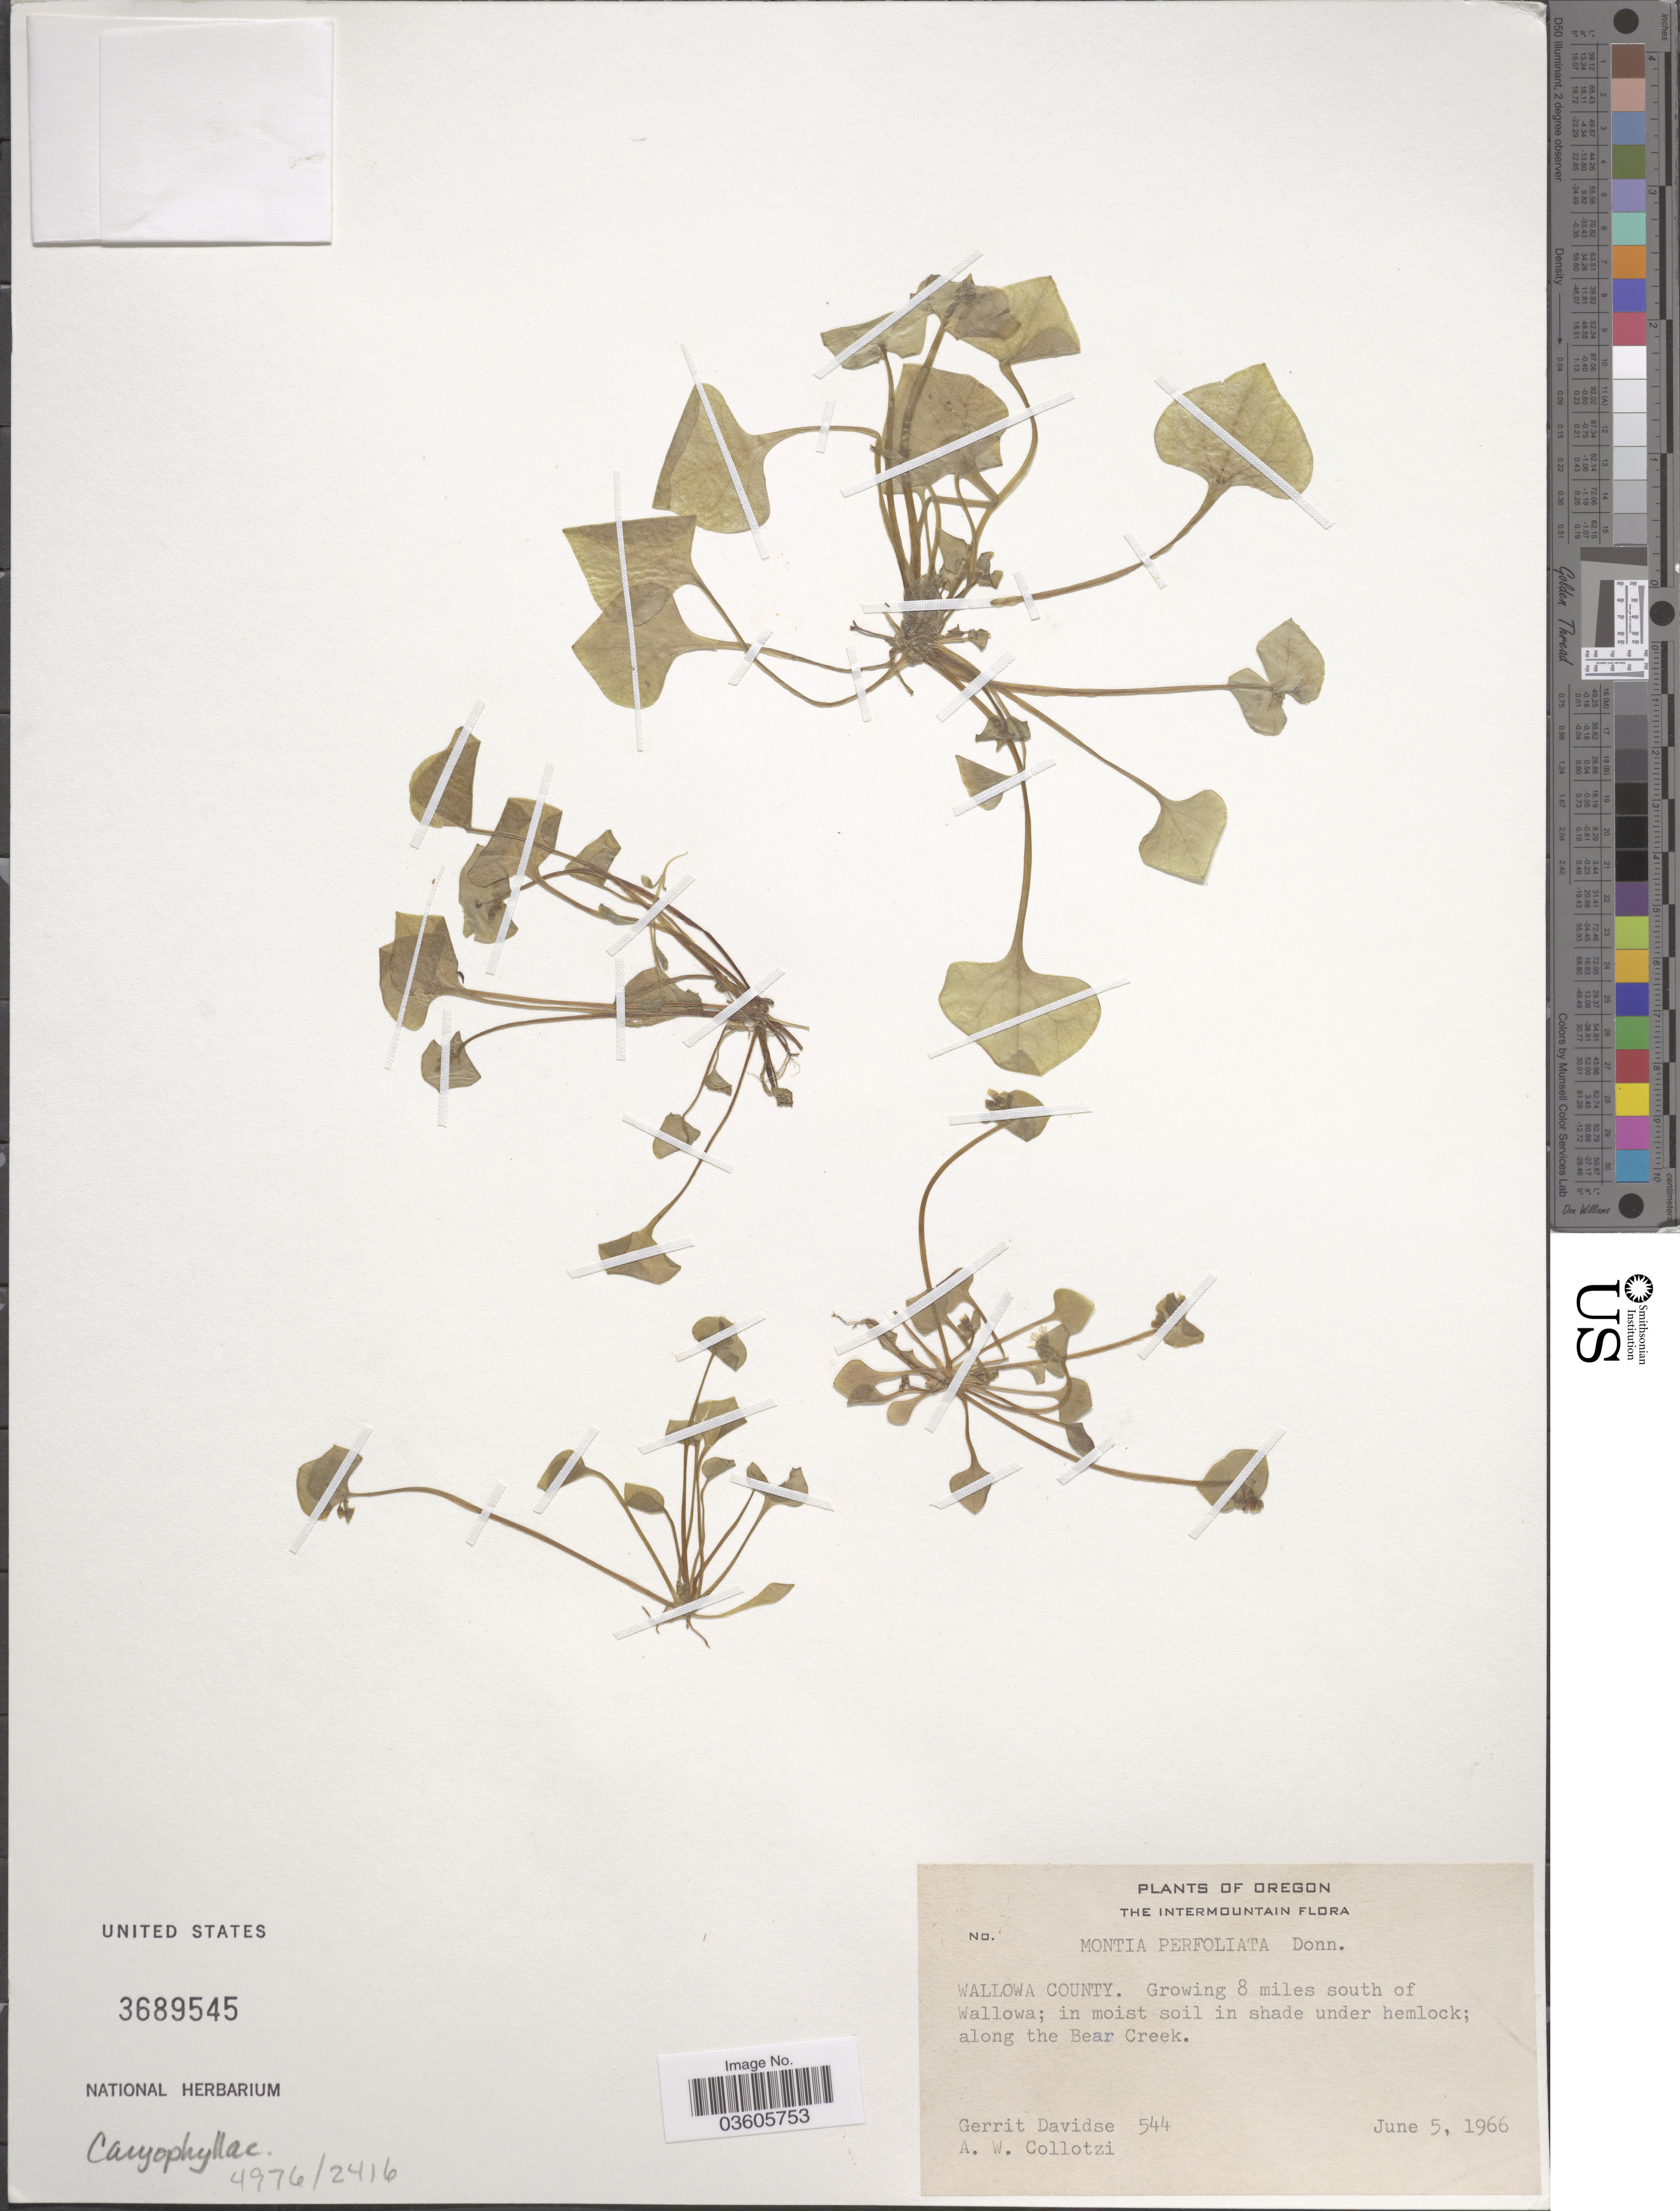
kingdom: Plantae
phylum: Tracheophyta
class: Magnoliopsida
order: Caryophyllales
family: Montiaceae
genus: Montia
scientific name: Montia perfoliata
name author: (Donn ex Willd.) Howell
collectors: G. Davidse & A. W. Collotzi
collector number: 544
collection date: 1966-06-05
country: United States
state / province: Oregon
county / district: Wallowa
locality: The Intermountain. Wallowa County. Growing 8 miles south of Wallowa; in moist soil in shade under hemlock; along the Bear Creek.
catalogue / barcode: US 3689545